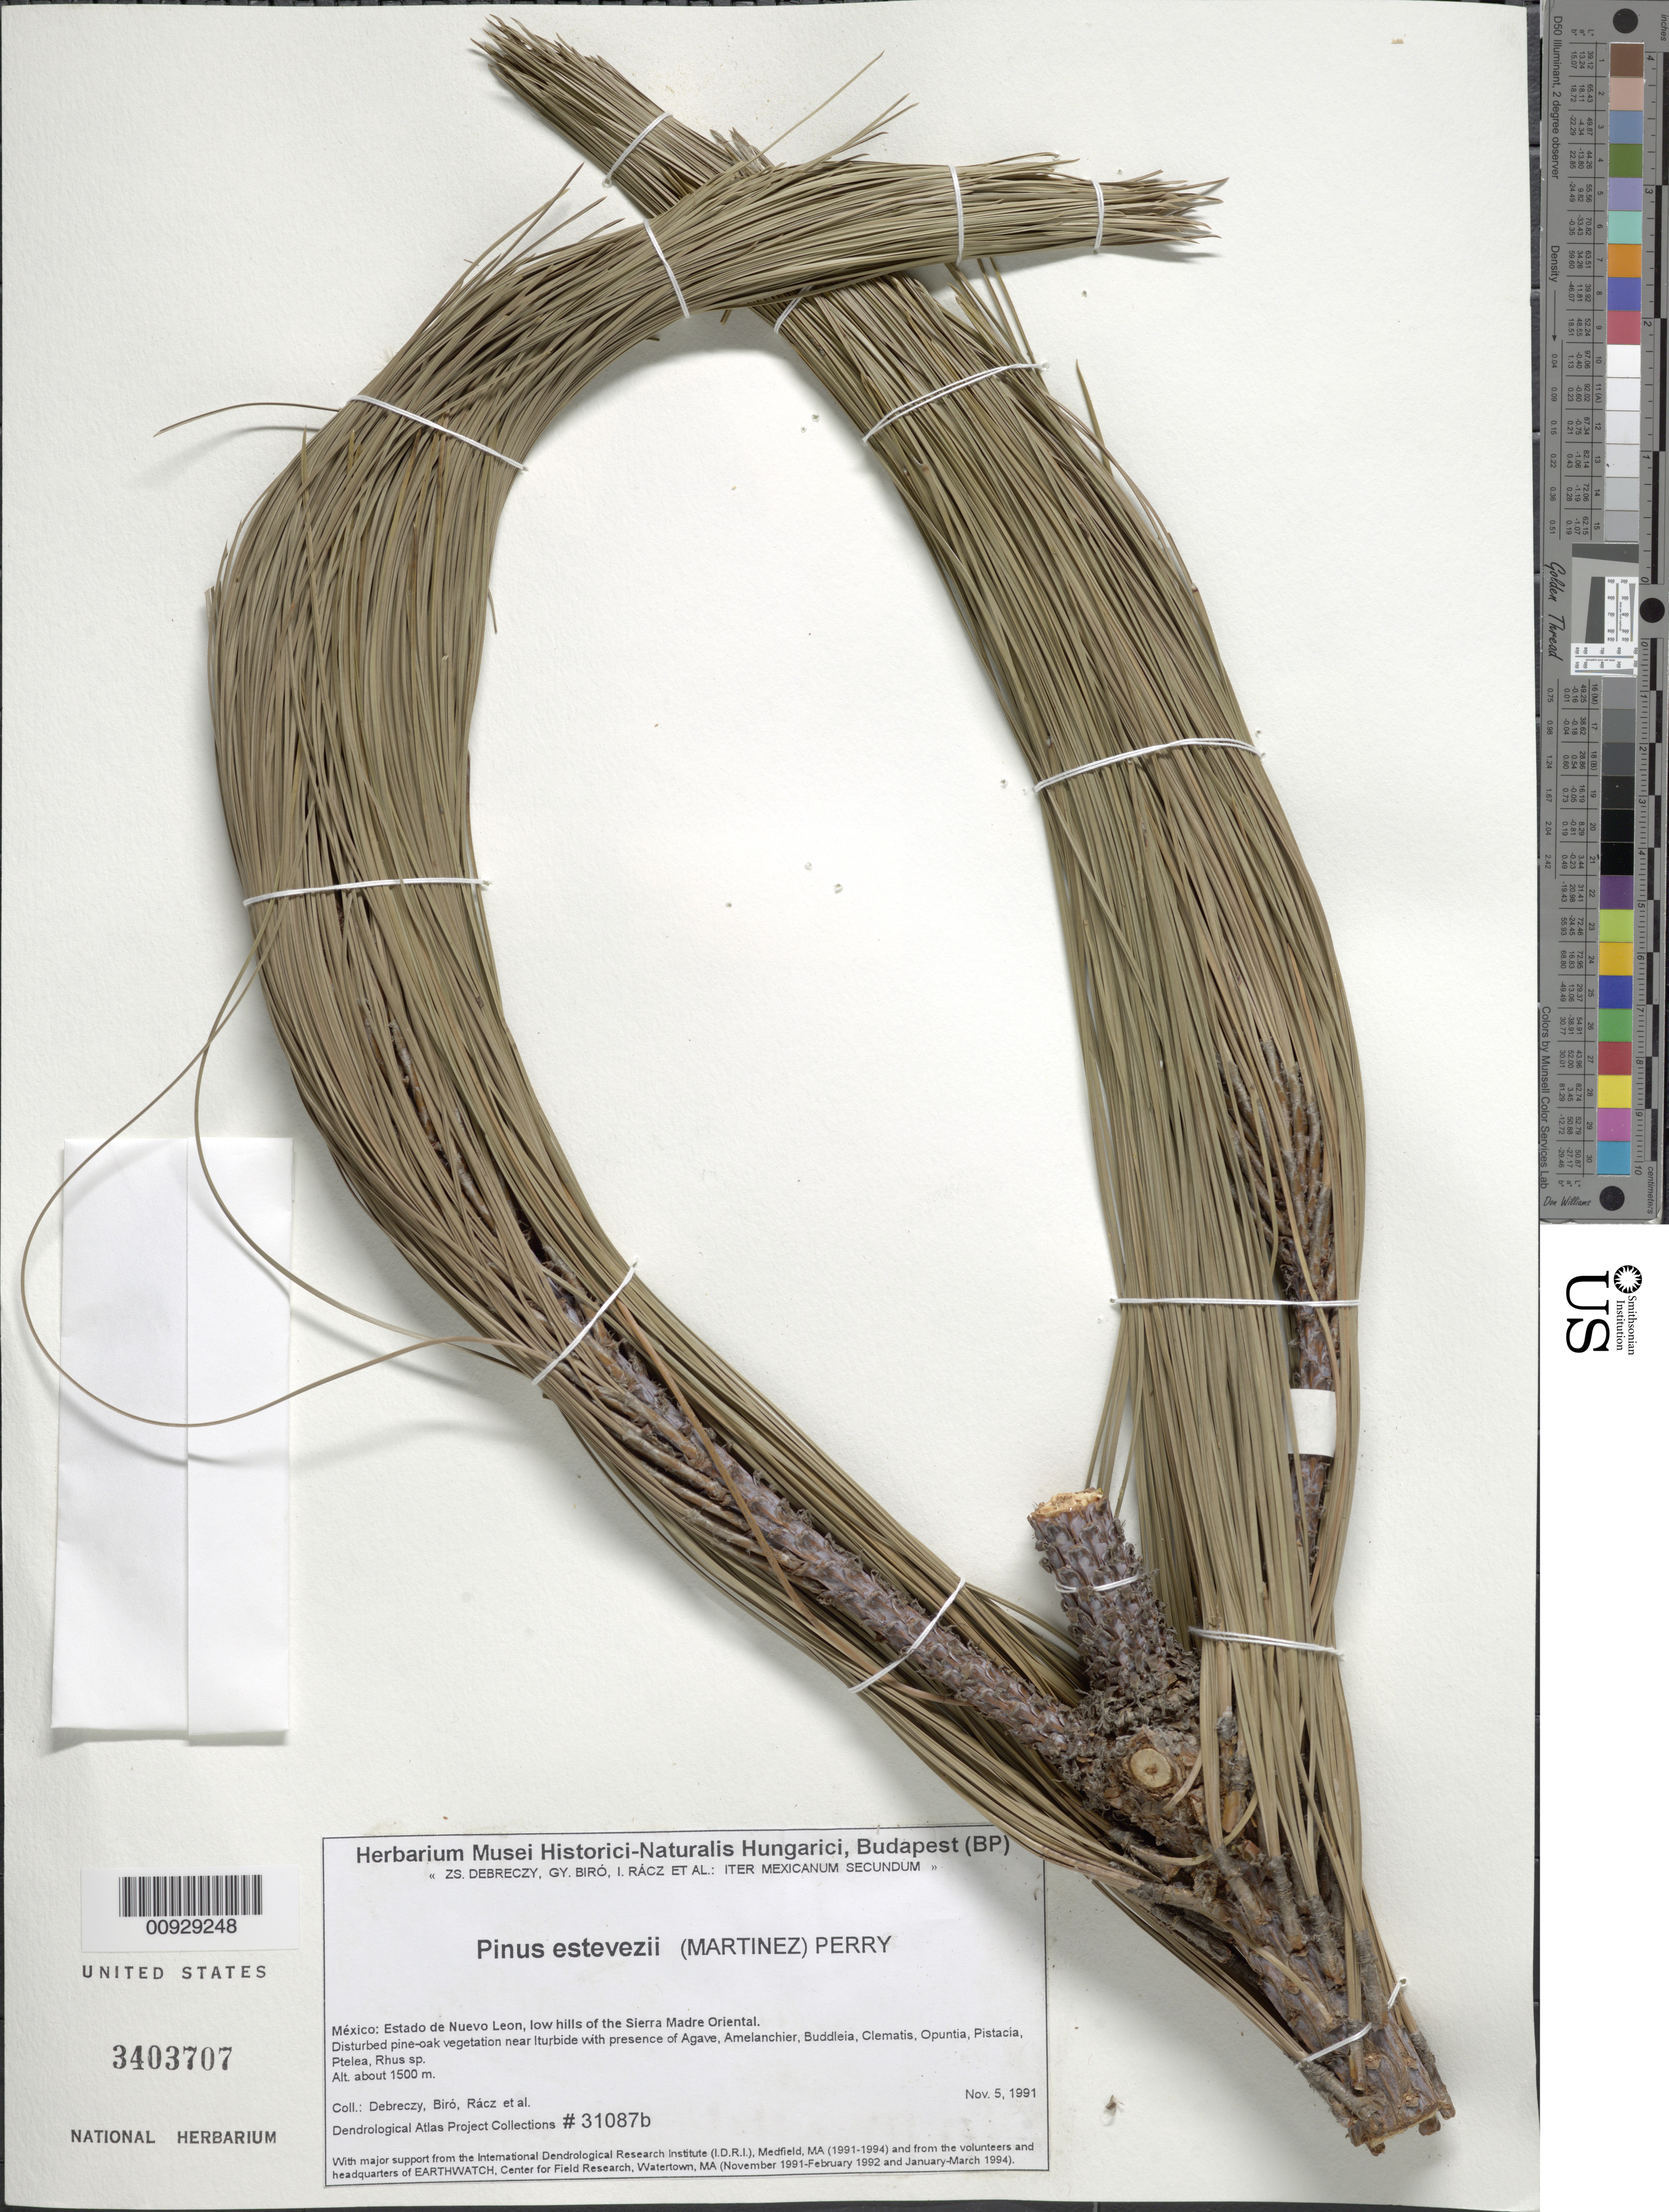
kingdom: Plantae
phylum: Tracheophyta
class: Pinopsida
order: Pinales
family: Pinaceae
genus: Pinus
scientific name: Pinus estevezii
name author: (Martínez) J.P. Perry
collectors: Z. Debreczy, G. Biro, I. Rácz & et al.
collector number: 31087 b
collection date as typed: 05 Nov 1991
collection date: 1991-11-05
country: Mexico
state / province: Nuevo León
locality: Near Iturbide. Low hills of the Sierra Madre Oriental.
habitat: Disturbed pine-oak vegetation with presence of Agave, Amelanchier, Buddleia, Clematis, Opuntia, Pistacia, Ptelea, Rhus sp.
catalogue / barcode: US 3403707